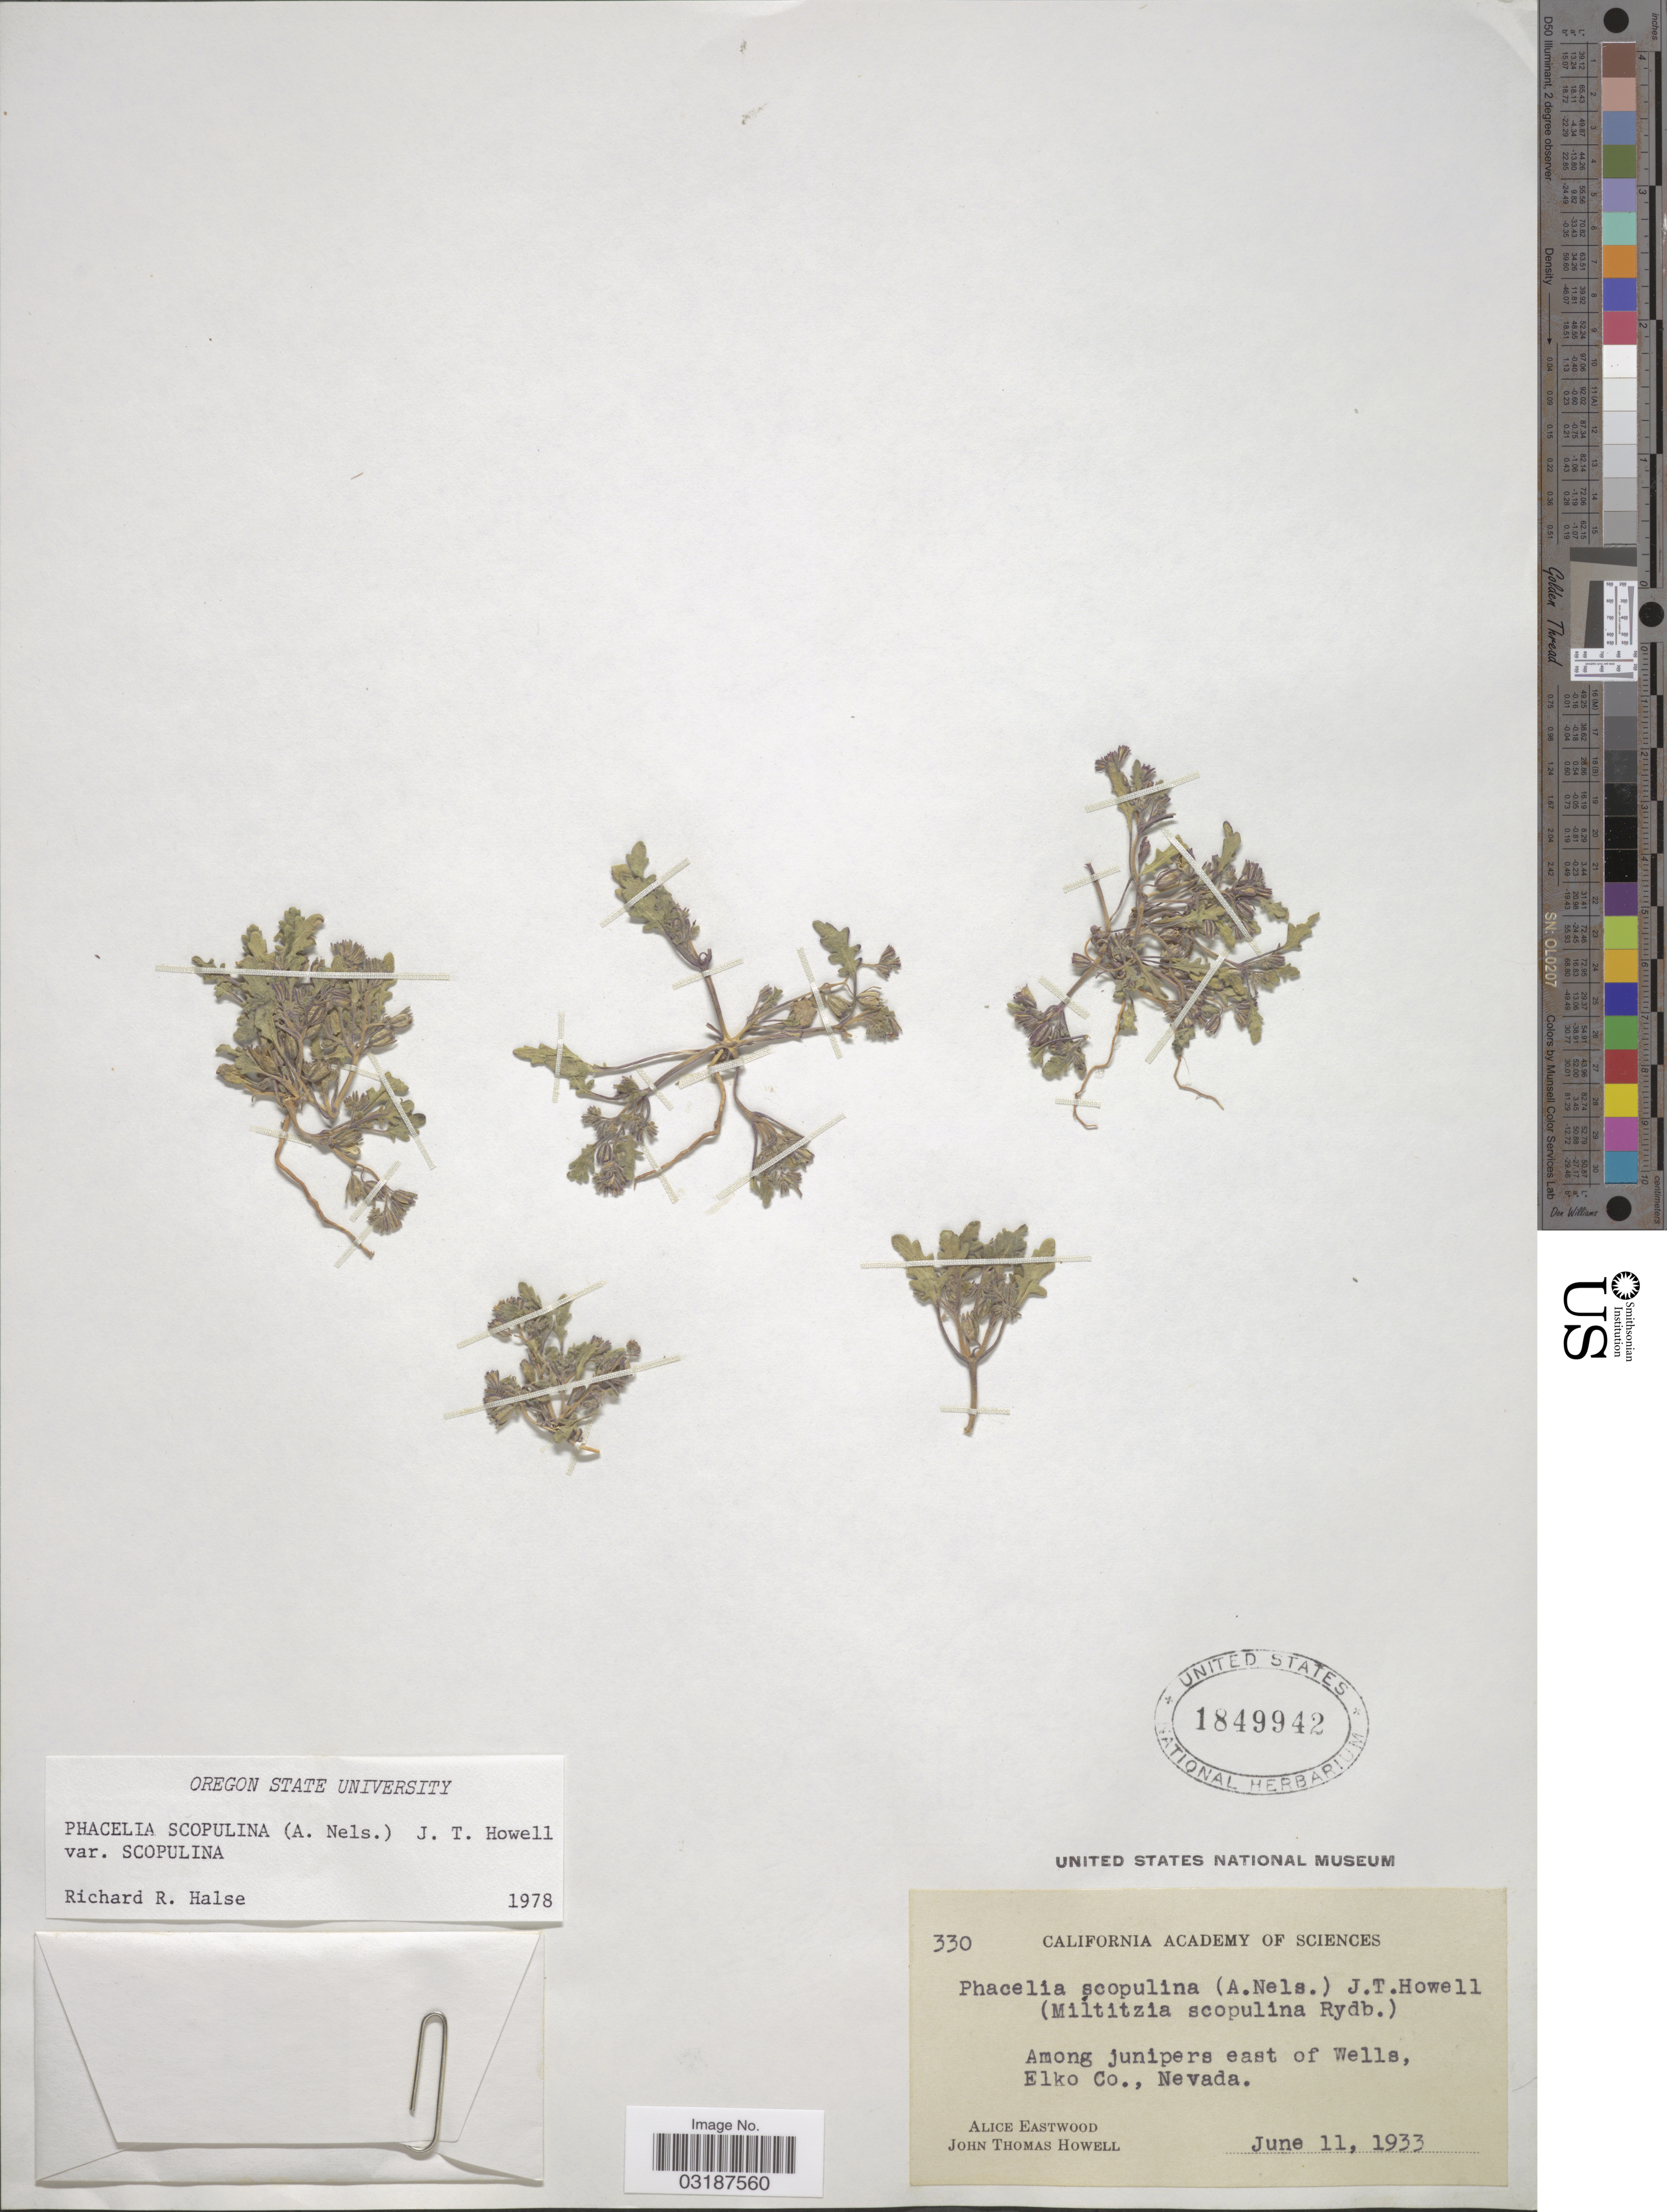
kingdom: Plantae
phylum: Tracheophyta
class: Magnoliopsida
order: Boraginales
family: Hydrophyllaceae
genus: Phacelia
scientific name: Phacelia scopulina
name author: (A. Nelson) J.T. Howell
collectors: A. Eastwood & J. T. Howell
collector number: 330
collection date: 1933-06-11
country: United States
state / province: Nevada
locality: Among junipers east of Wells, Elko Co.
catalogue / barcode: US 1849942